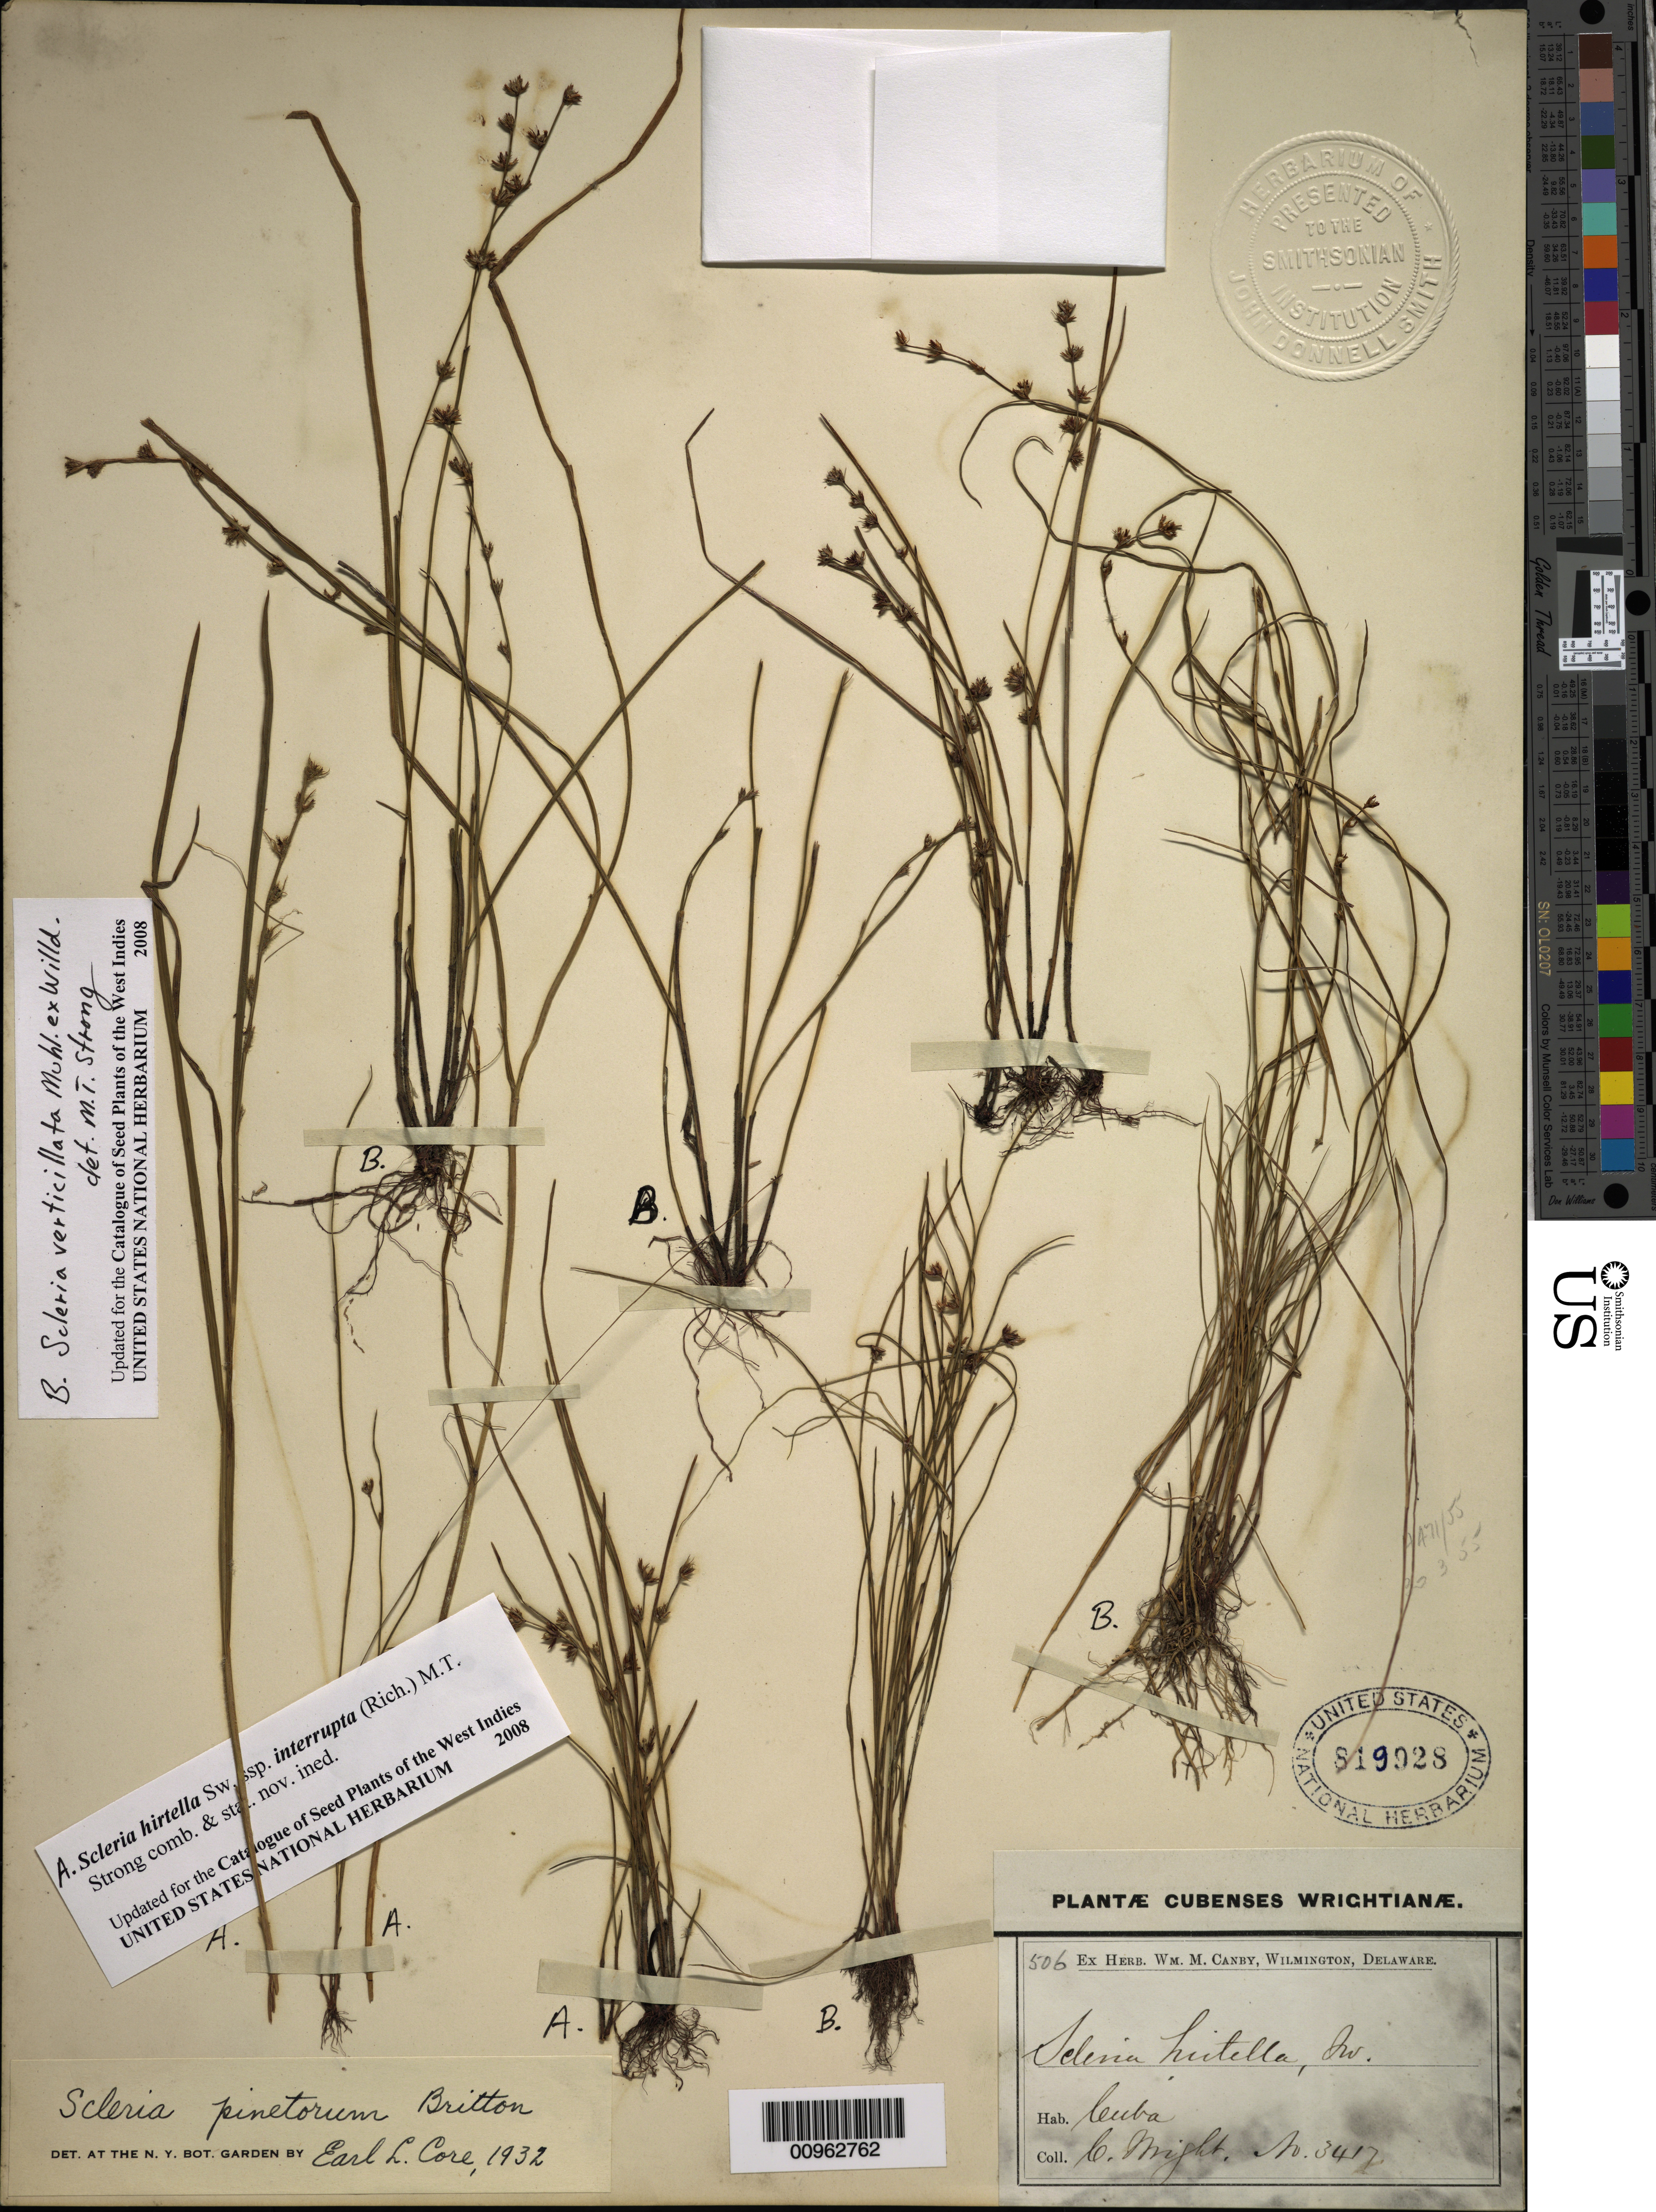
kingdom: Plantae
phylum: Tracheophyta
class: Liliopsida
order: Poales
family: Cyperaceae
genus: Scleria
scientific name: Scleria hirtella subsp. interrupta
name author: (Rich.) M.T. Strong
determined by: Strong, M. T., (US), Smithsonian Institution - National Museum of Natural History (UNITED STATES)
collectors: C. Wright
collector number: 3417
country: Cuba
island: Cuba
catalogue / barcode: US 819928